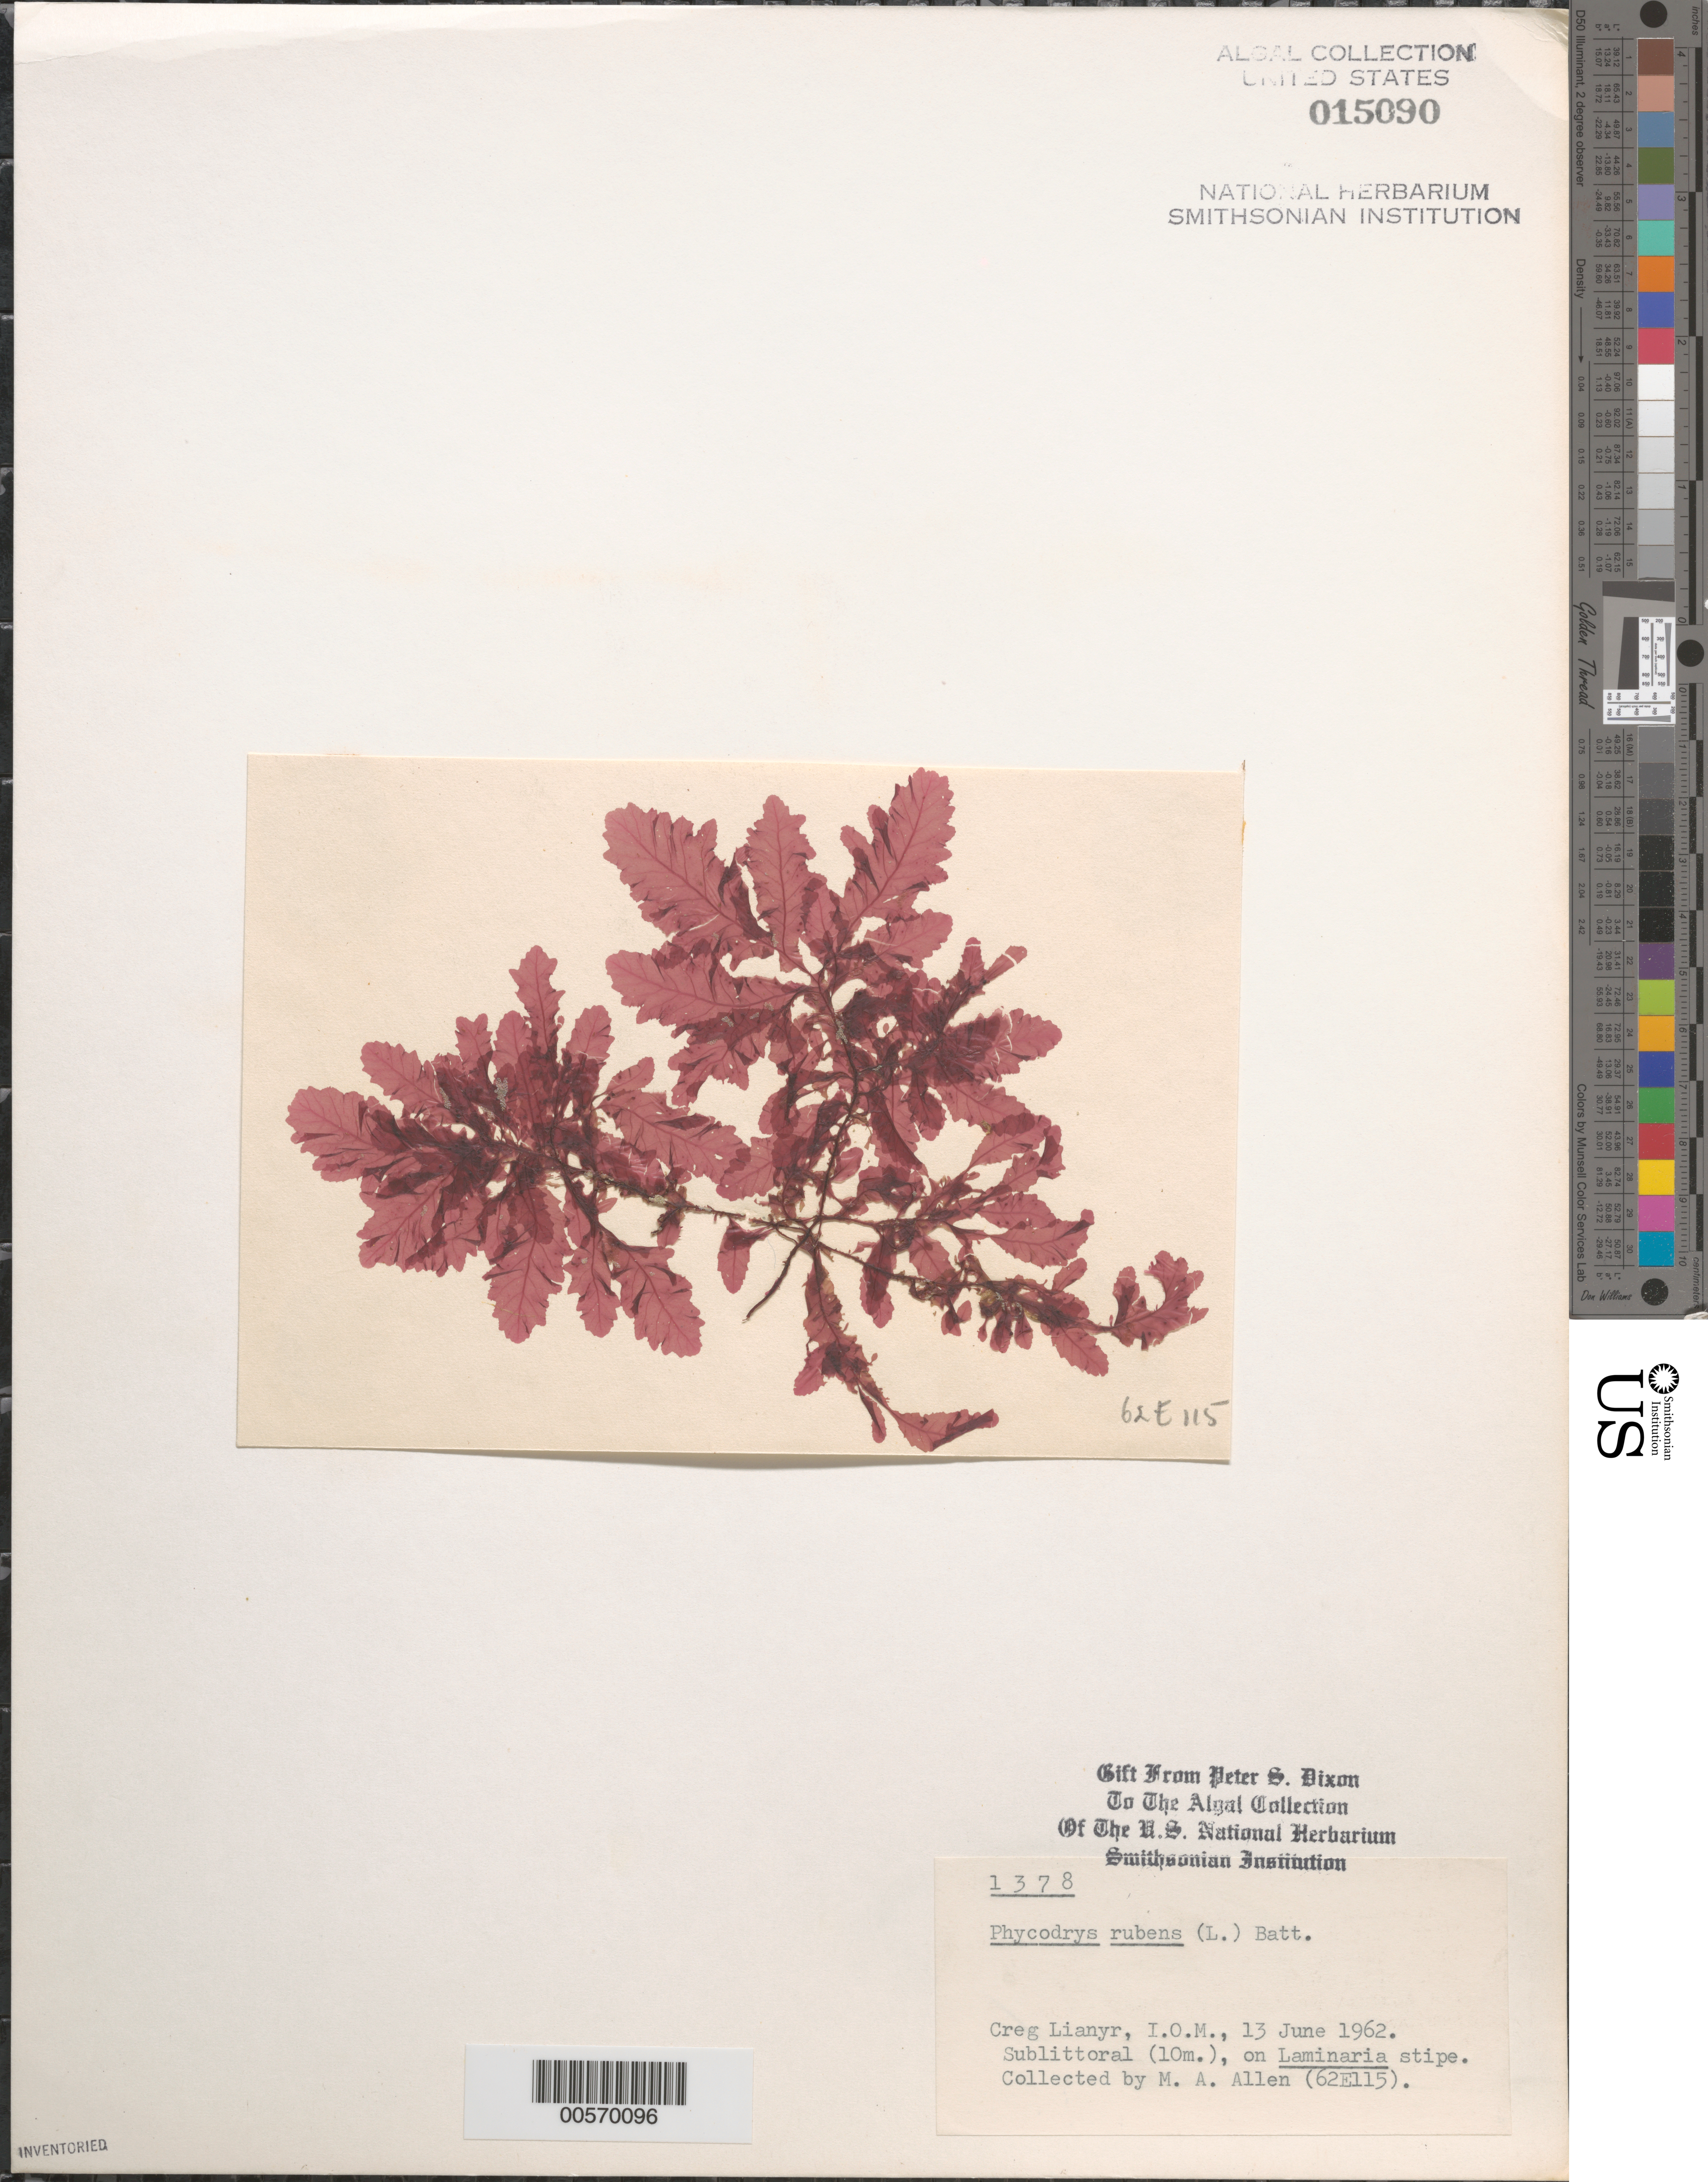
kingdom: Plantae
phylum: Rhodophyta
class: Florideophyceae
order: Ceramiales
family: Delesseriaceae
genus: Phycodrys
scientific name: Phycodrys rubens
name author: (L.) Batters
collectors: M. A. Allen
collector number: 62E115 & PSD 1378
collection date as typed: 13 Jun 1962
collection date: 1962-06-13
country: United Kingdom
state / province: England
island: Isle of Man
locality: Creg Lianyr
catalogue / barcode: US 15090